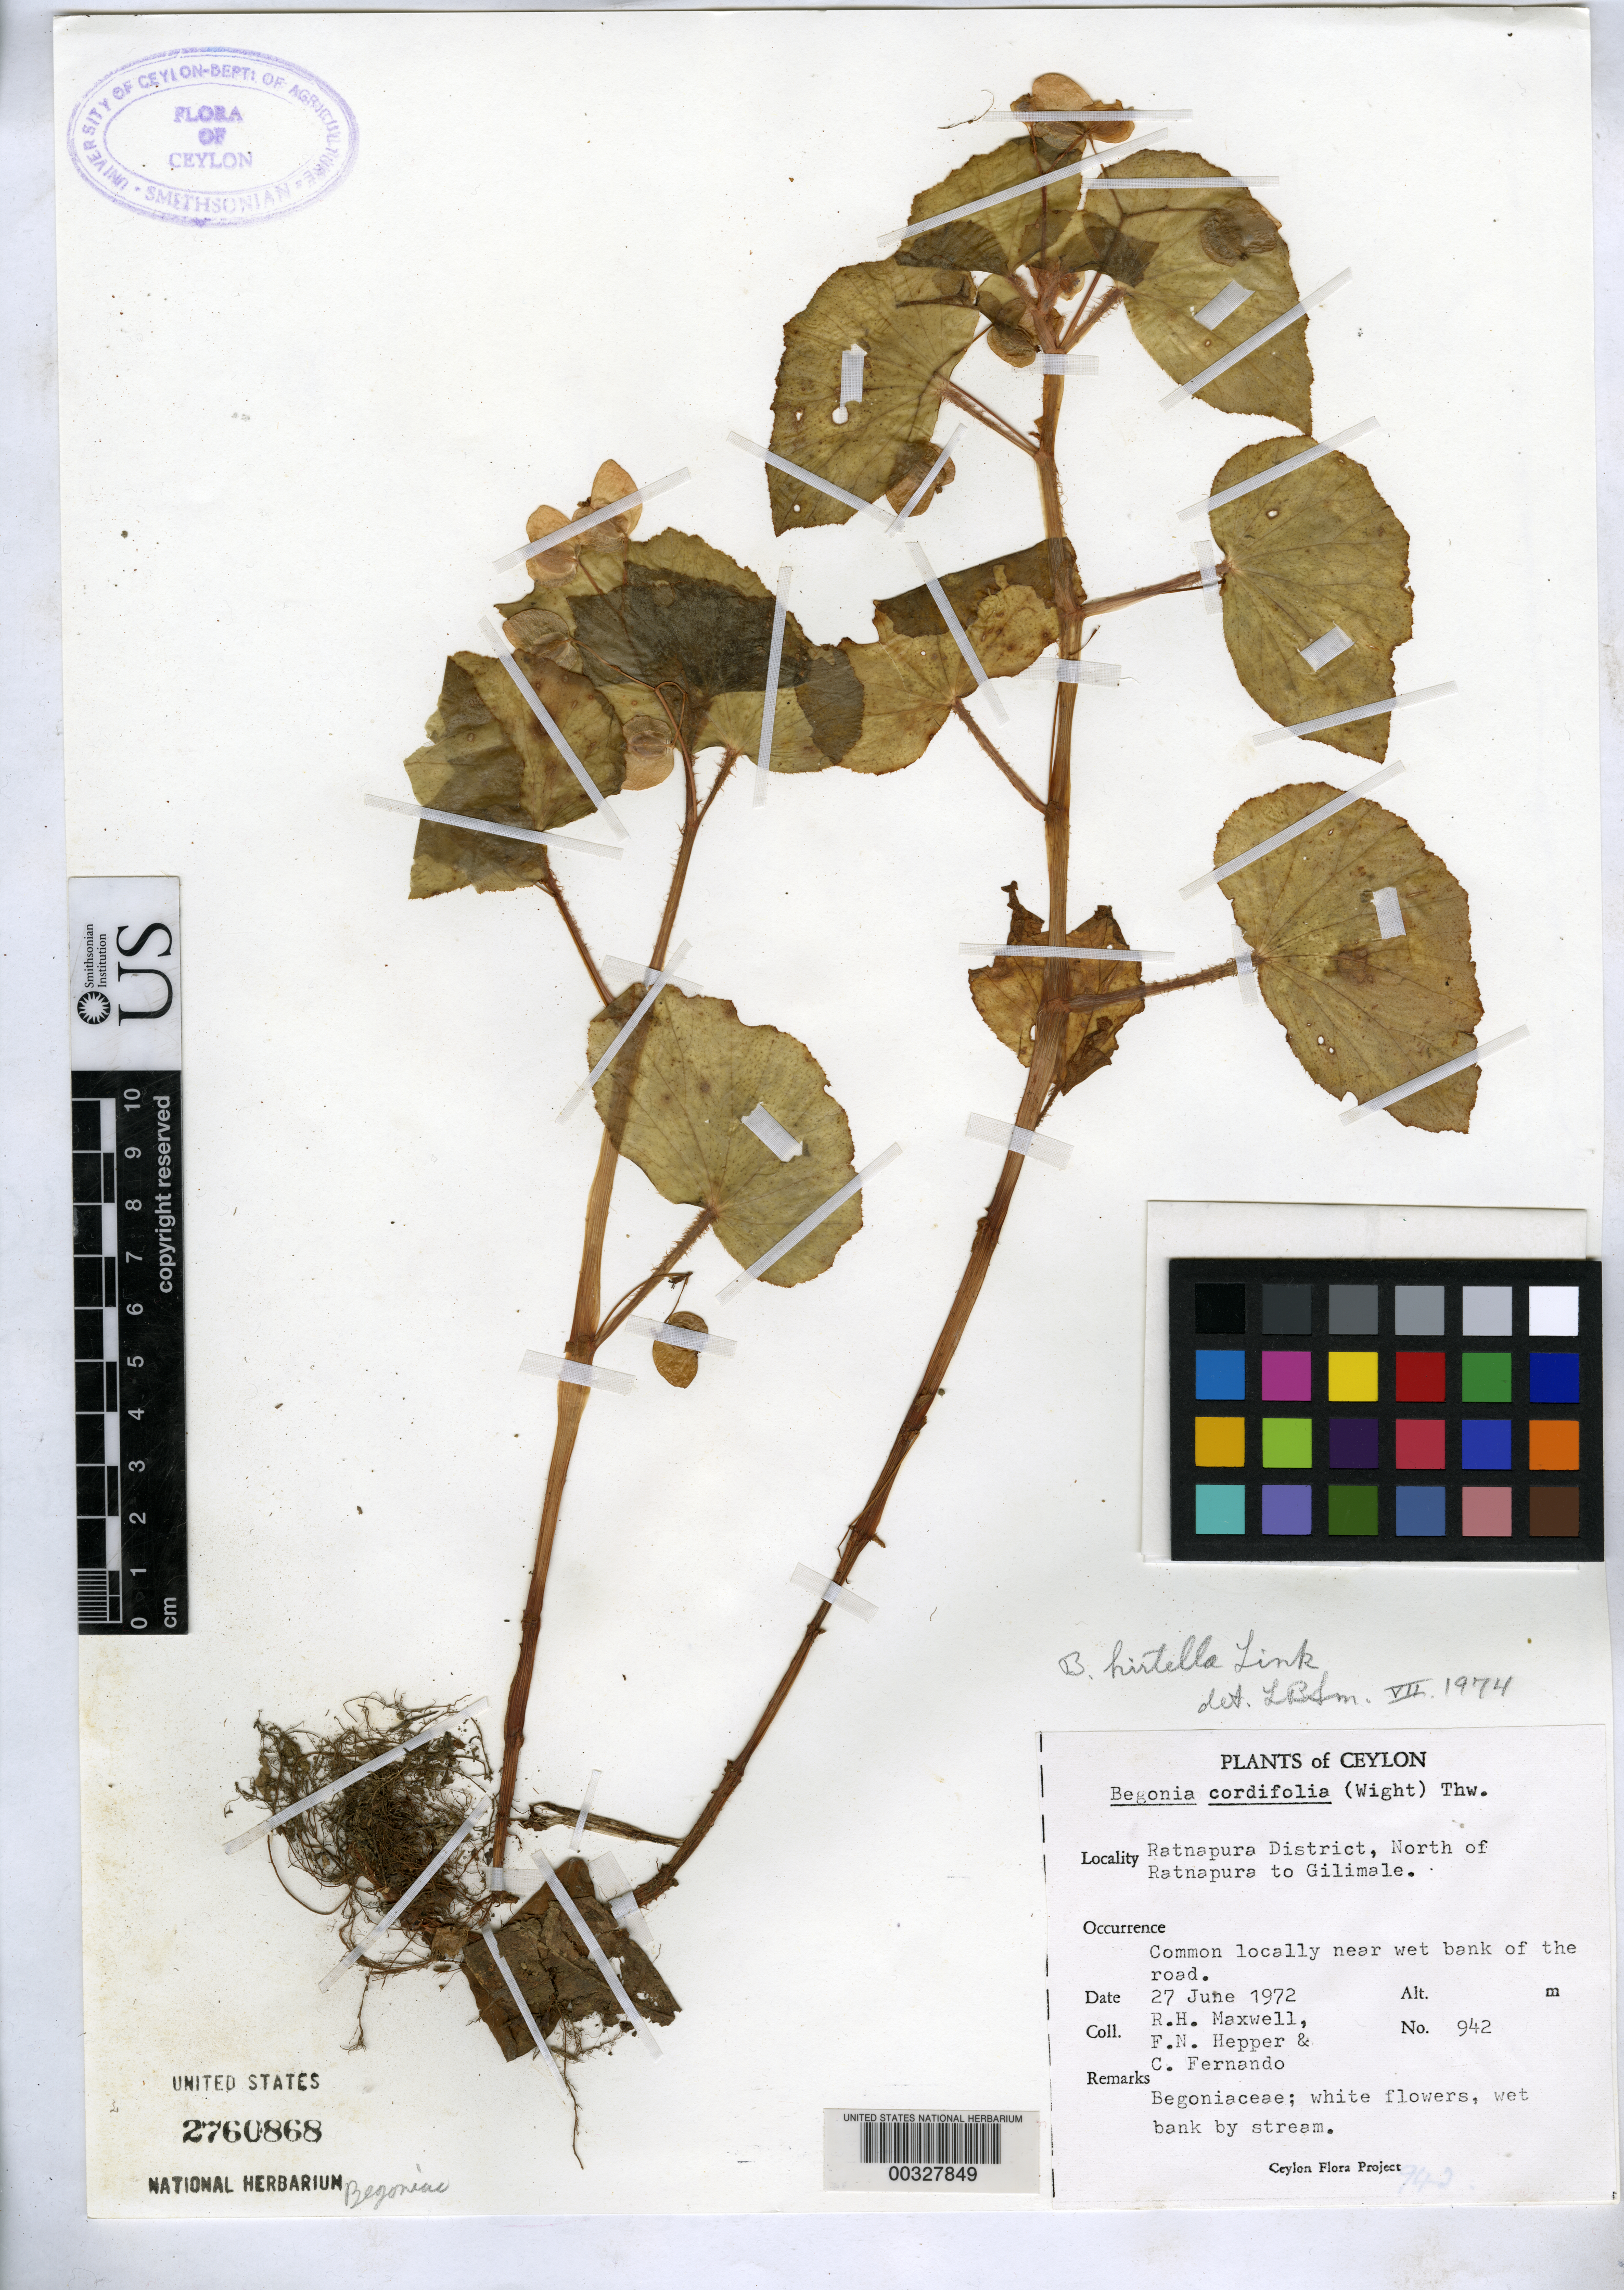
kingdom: Plantae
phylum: Tracheophyta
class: Magnoliopsida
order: Cucurbitales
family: Begoniaceae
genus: Begonia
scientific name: Begonia hirtella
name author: Link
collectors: R. H. Maxwell, F. Hepper & C. Fernando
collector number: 942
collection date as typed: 27 Jun 1972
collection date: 1972-06-27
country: Sri Lanka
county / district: Ratnapura Dist.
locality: N of ratnapura to gilimale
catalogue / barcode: US 2760868